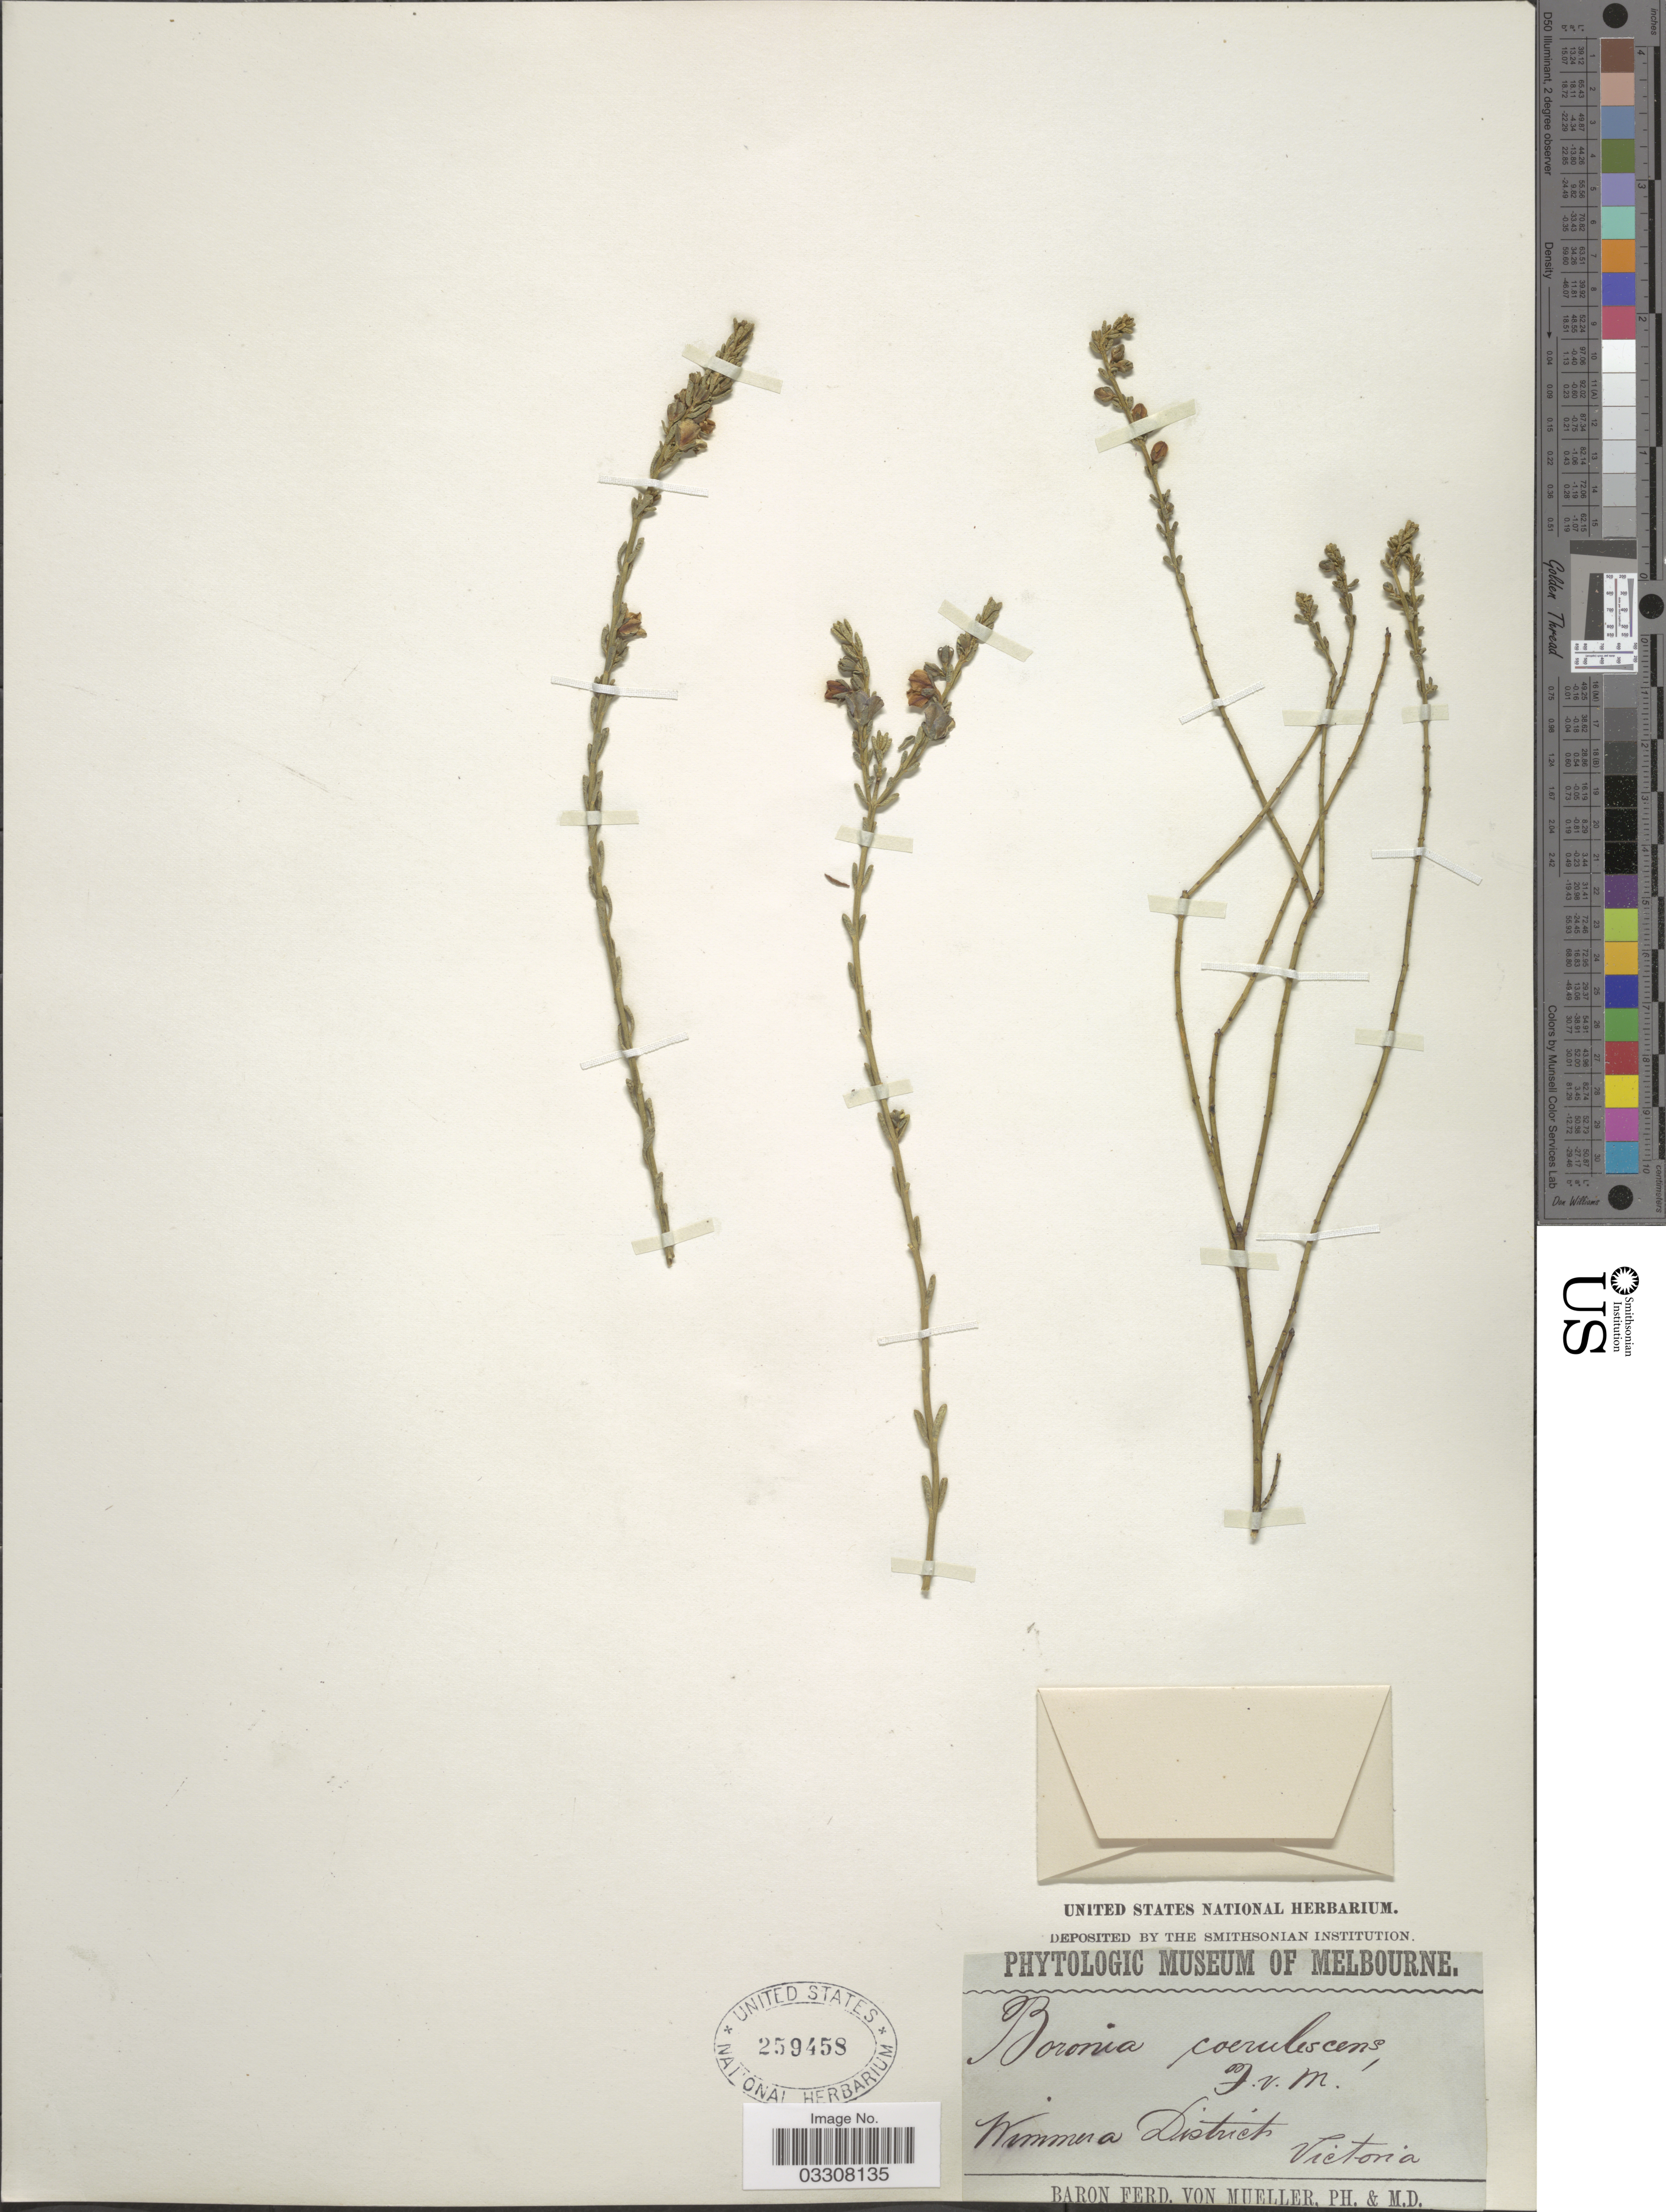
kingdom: Plantae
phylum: Tracheophyta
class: Magnoliopsida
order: Sapindales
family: Rutaceae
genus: Cyanothamnus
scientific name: Cyanothamnus coerulescens subsp. coerulescens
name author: (F. Muell.) Duretto & Heslewood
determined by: Strong, Mark T., (BOT), Smithsonian Institution - National Museum of Natural History (UNITED STATES)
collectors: F. Mueller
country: Australia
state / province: Victoria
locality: Wimmera District, Victoria.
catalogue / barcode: US 259458